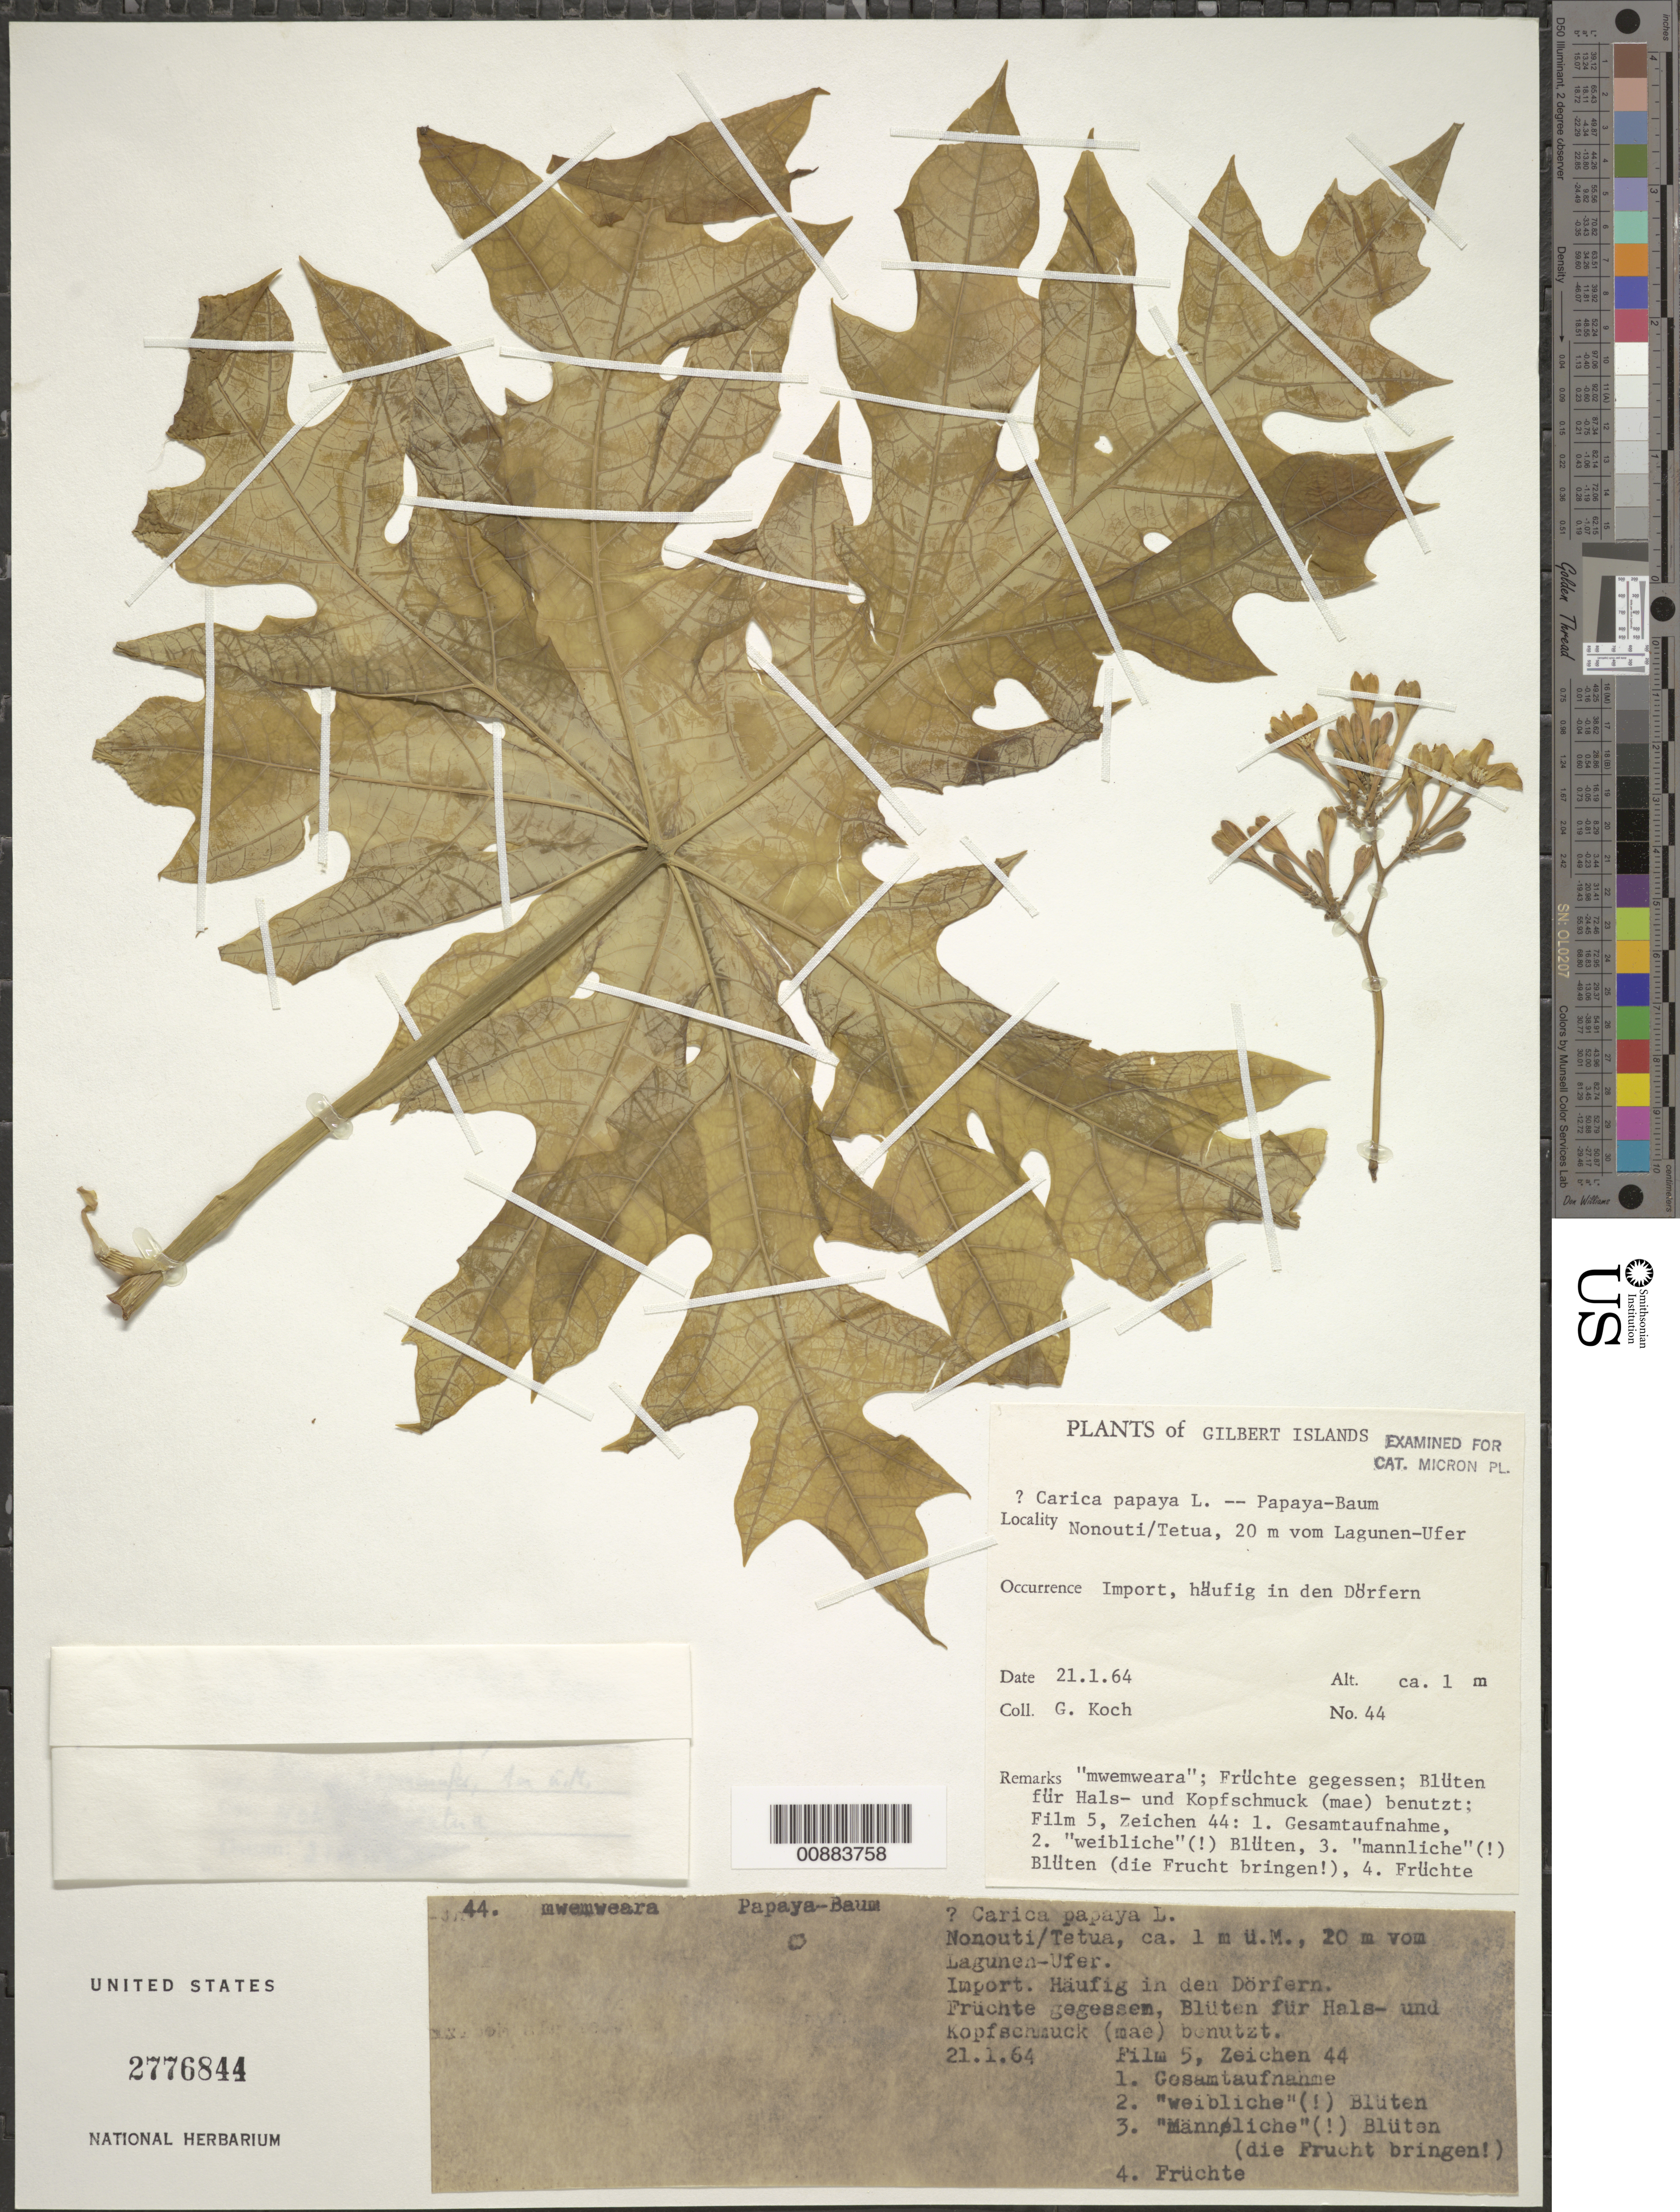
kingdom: Plantae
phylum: Tracheophyta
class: Magnoliopsida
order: Brassicales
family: Caricaceae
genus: Carica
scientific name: Carica papaya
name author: L.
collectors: G. Koch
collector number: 44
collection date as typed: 21 Jan 1964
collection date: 1964-01-21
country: Kiribati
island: Nonouti Atoll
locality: Tetua, 20m vom Lagunen-Ufer.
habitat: Import, haufig in den Dorfern.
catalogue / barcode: US 2776844